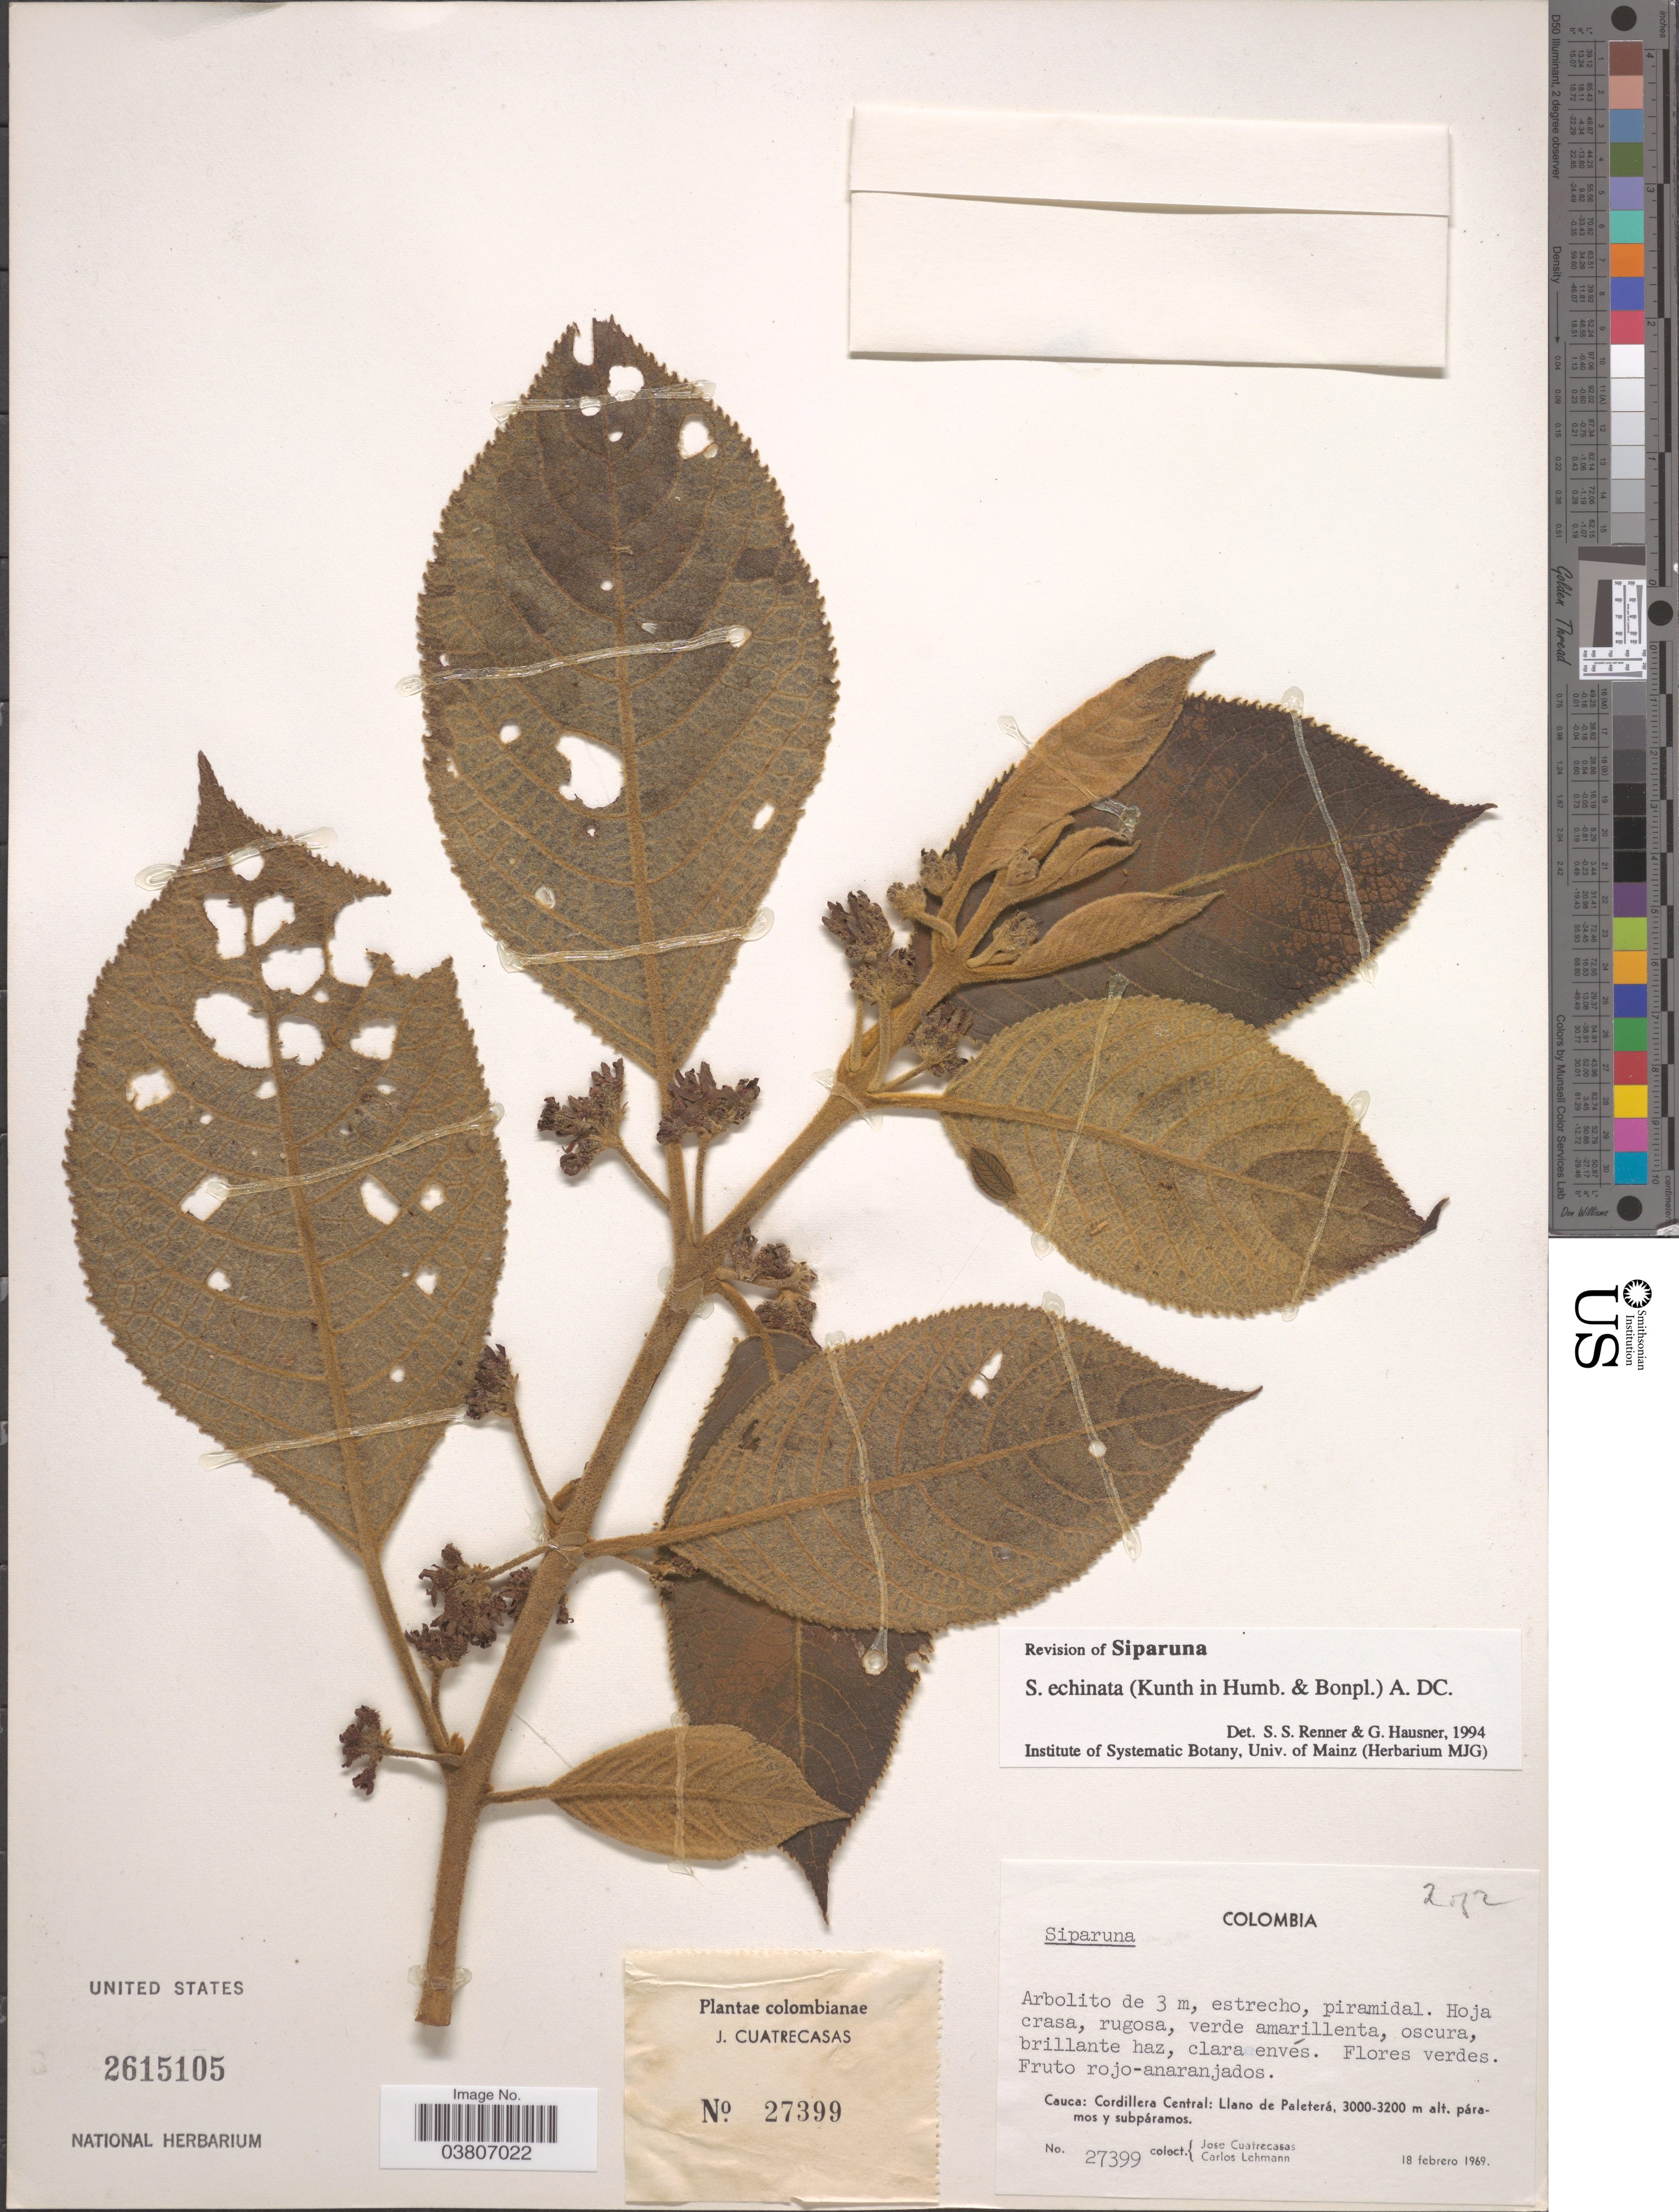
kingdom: Plantae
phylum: Tracheophyta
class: Magnoliopsida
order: Laurales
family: Siparunaceae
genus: Siparuna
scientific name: Siparuna echinata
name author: (Kunth) A. DC.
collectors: J. Cuatrecasas & C. Lehmann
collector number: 27399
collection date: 1969-02-18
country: Colombia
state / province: Cauca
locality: Cordillera Central: Llano de Paleterá.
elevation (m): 3000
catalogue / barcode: US 2615105